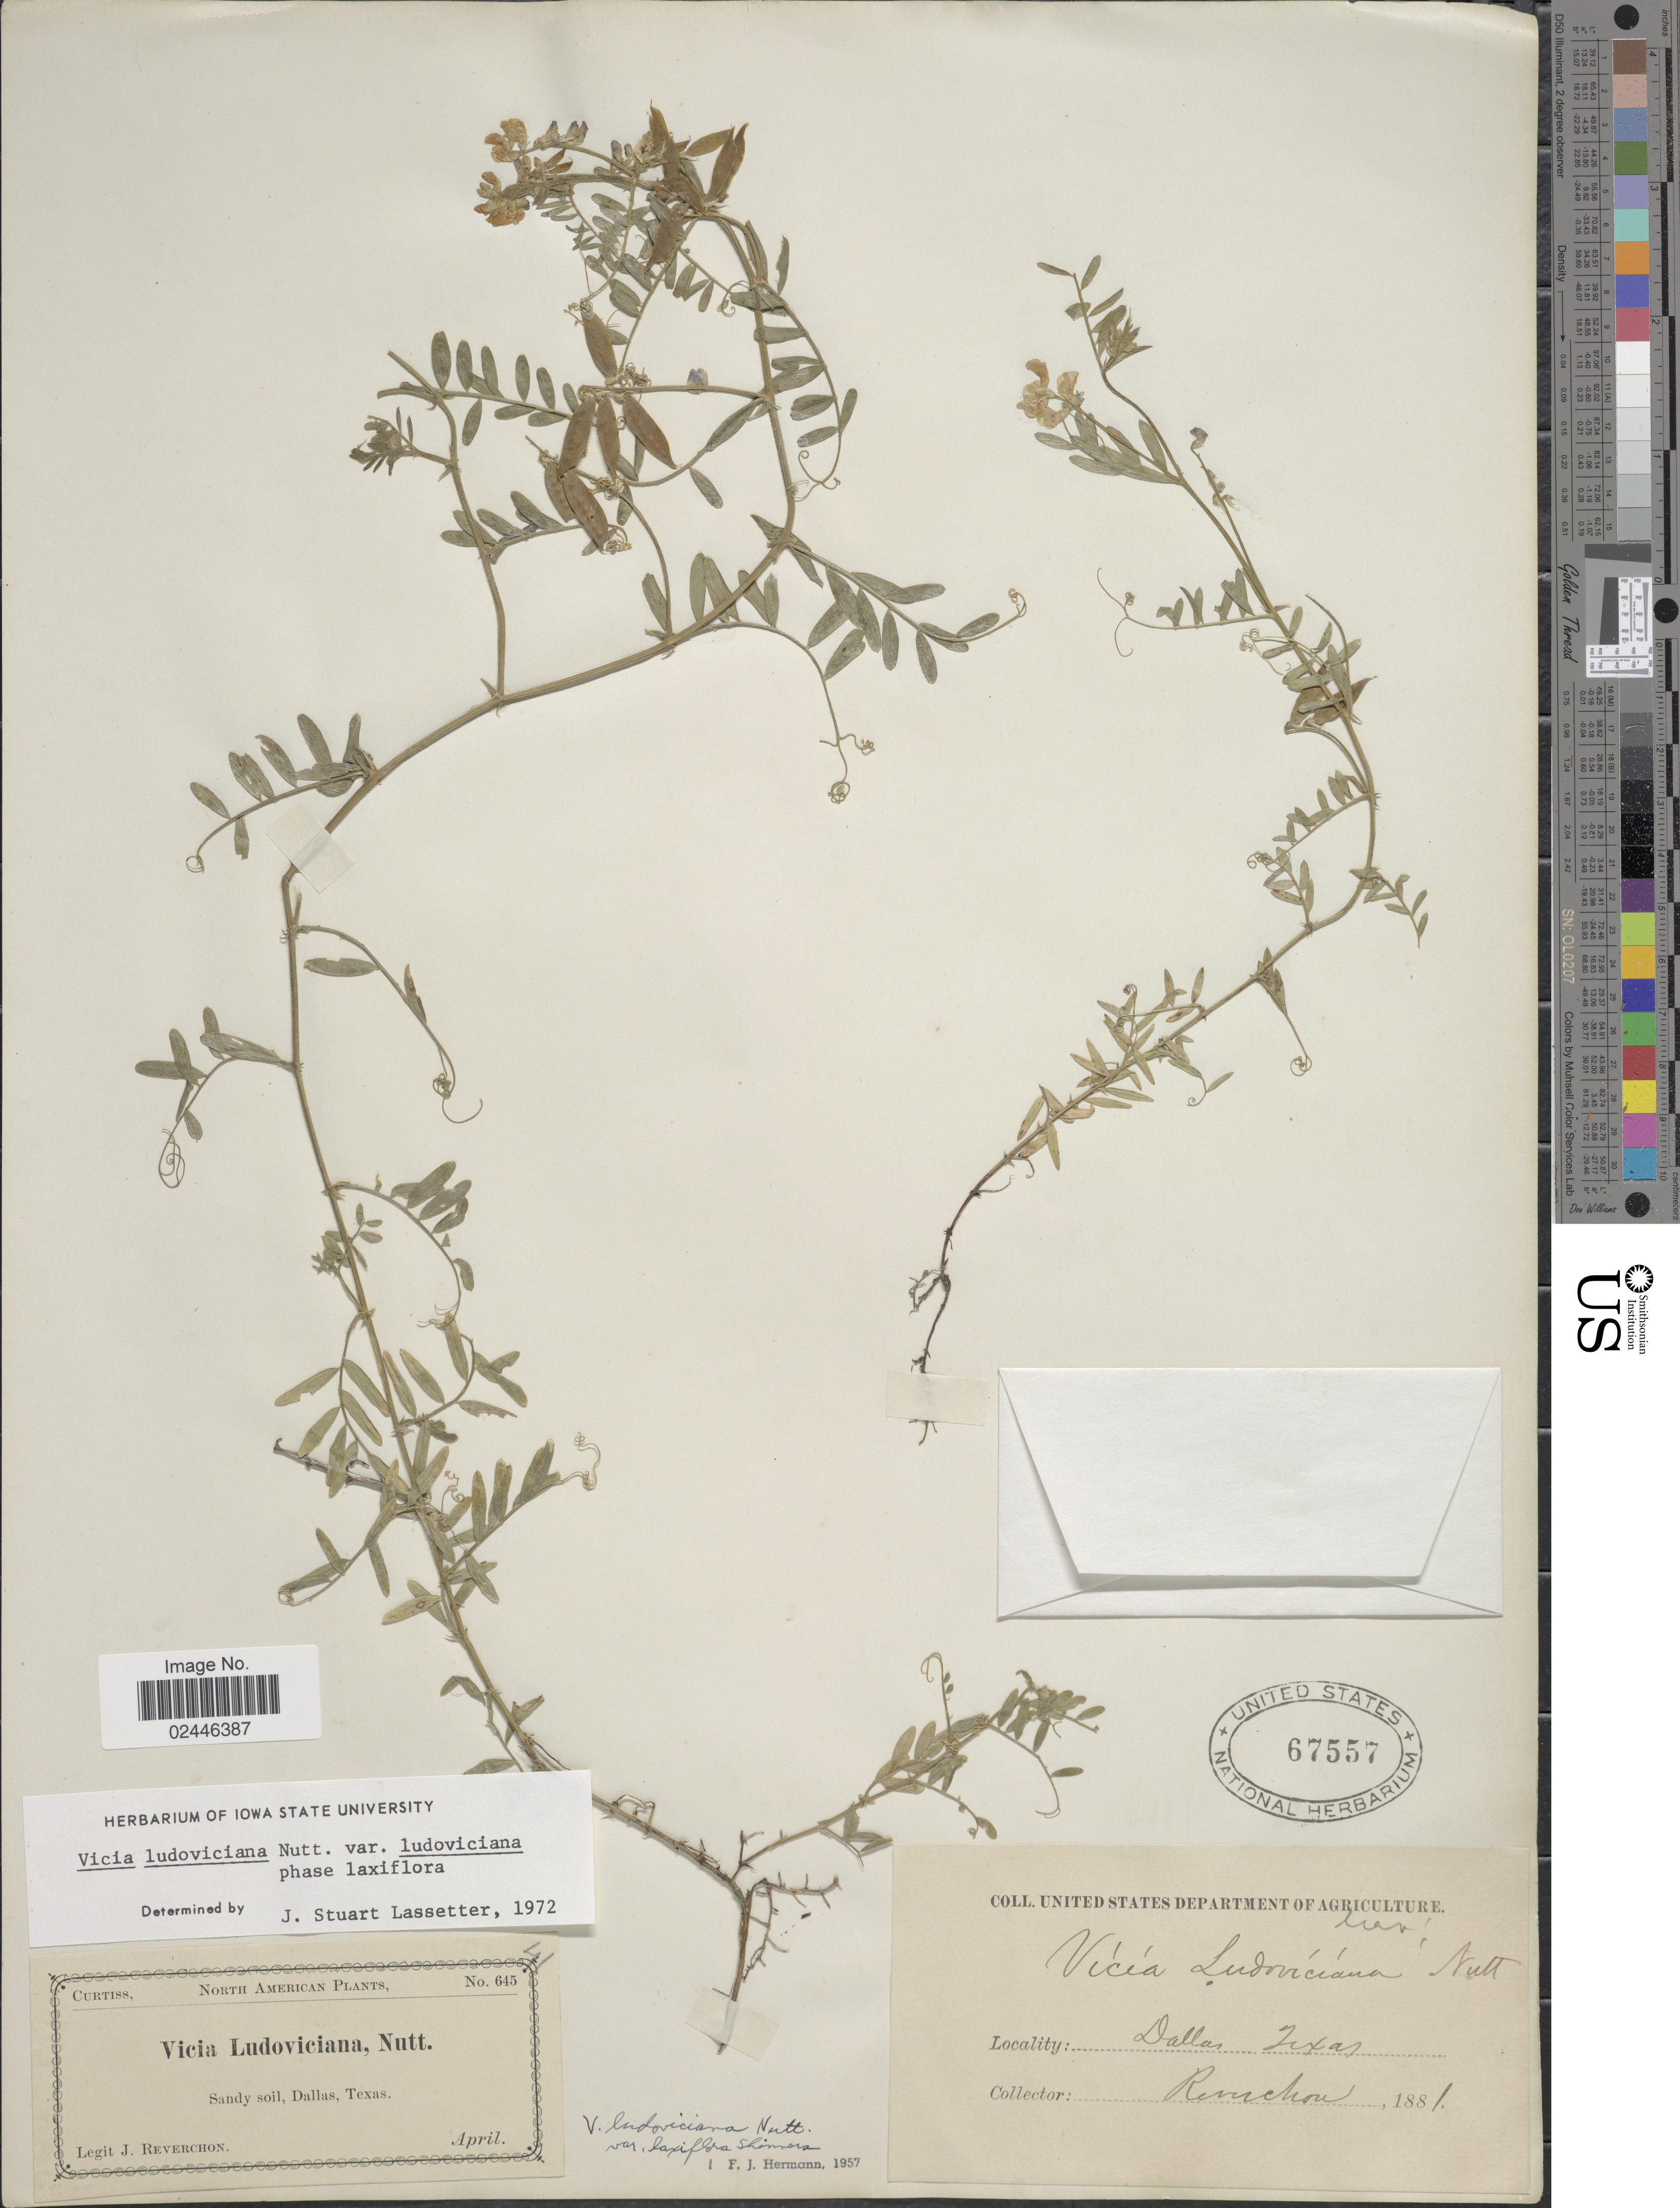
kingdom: Plantae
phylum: Tracheophyta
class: Magnoliopsida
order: Fabales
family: Fabaceae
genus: Vicia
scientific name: Vicia ludoviciana var. ludoviciana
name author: Nutt. ex Torr. & A. Gray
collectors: J. Reverchon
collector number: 645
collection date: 1881-04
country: United States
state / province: Texas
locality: Sandy soil, Dallas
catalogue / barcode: US 67557